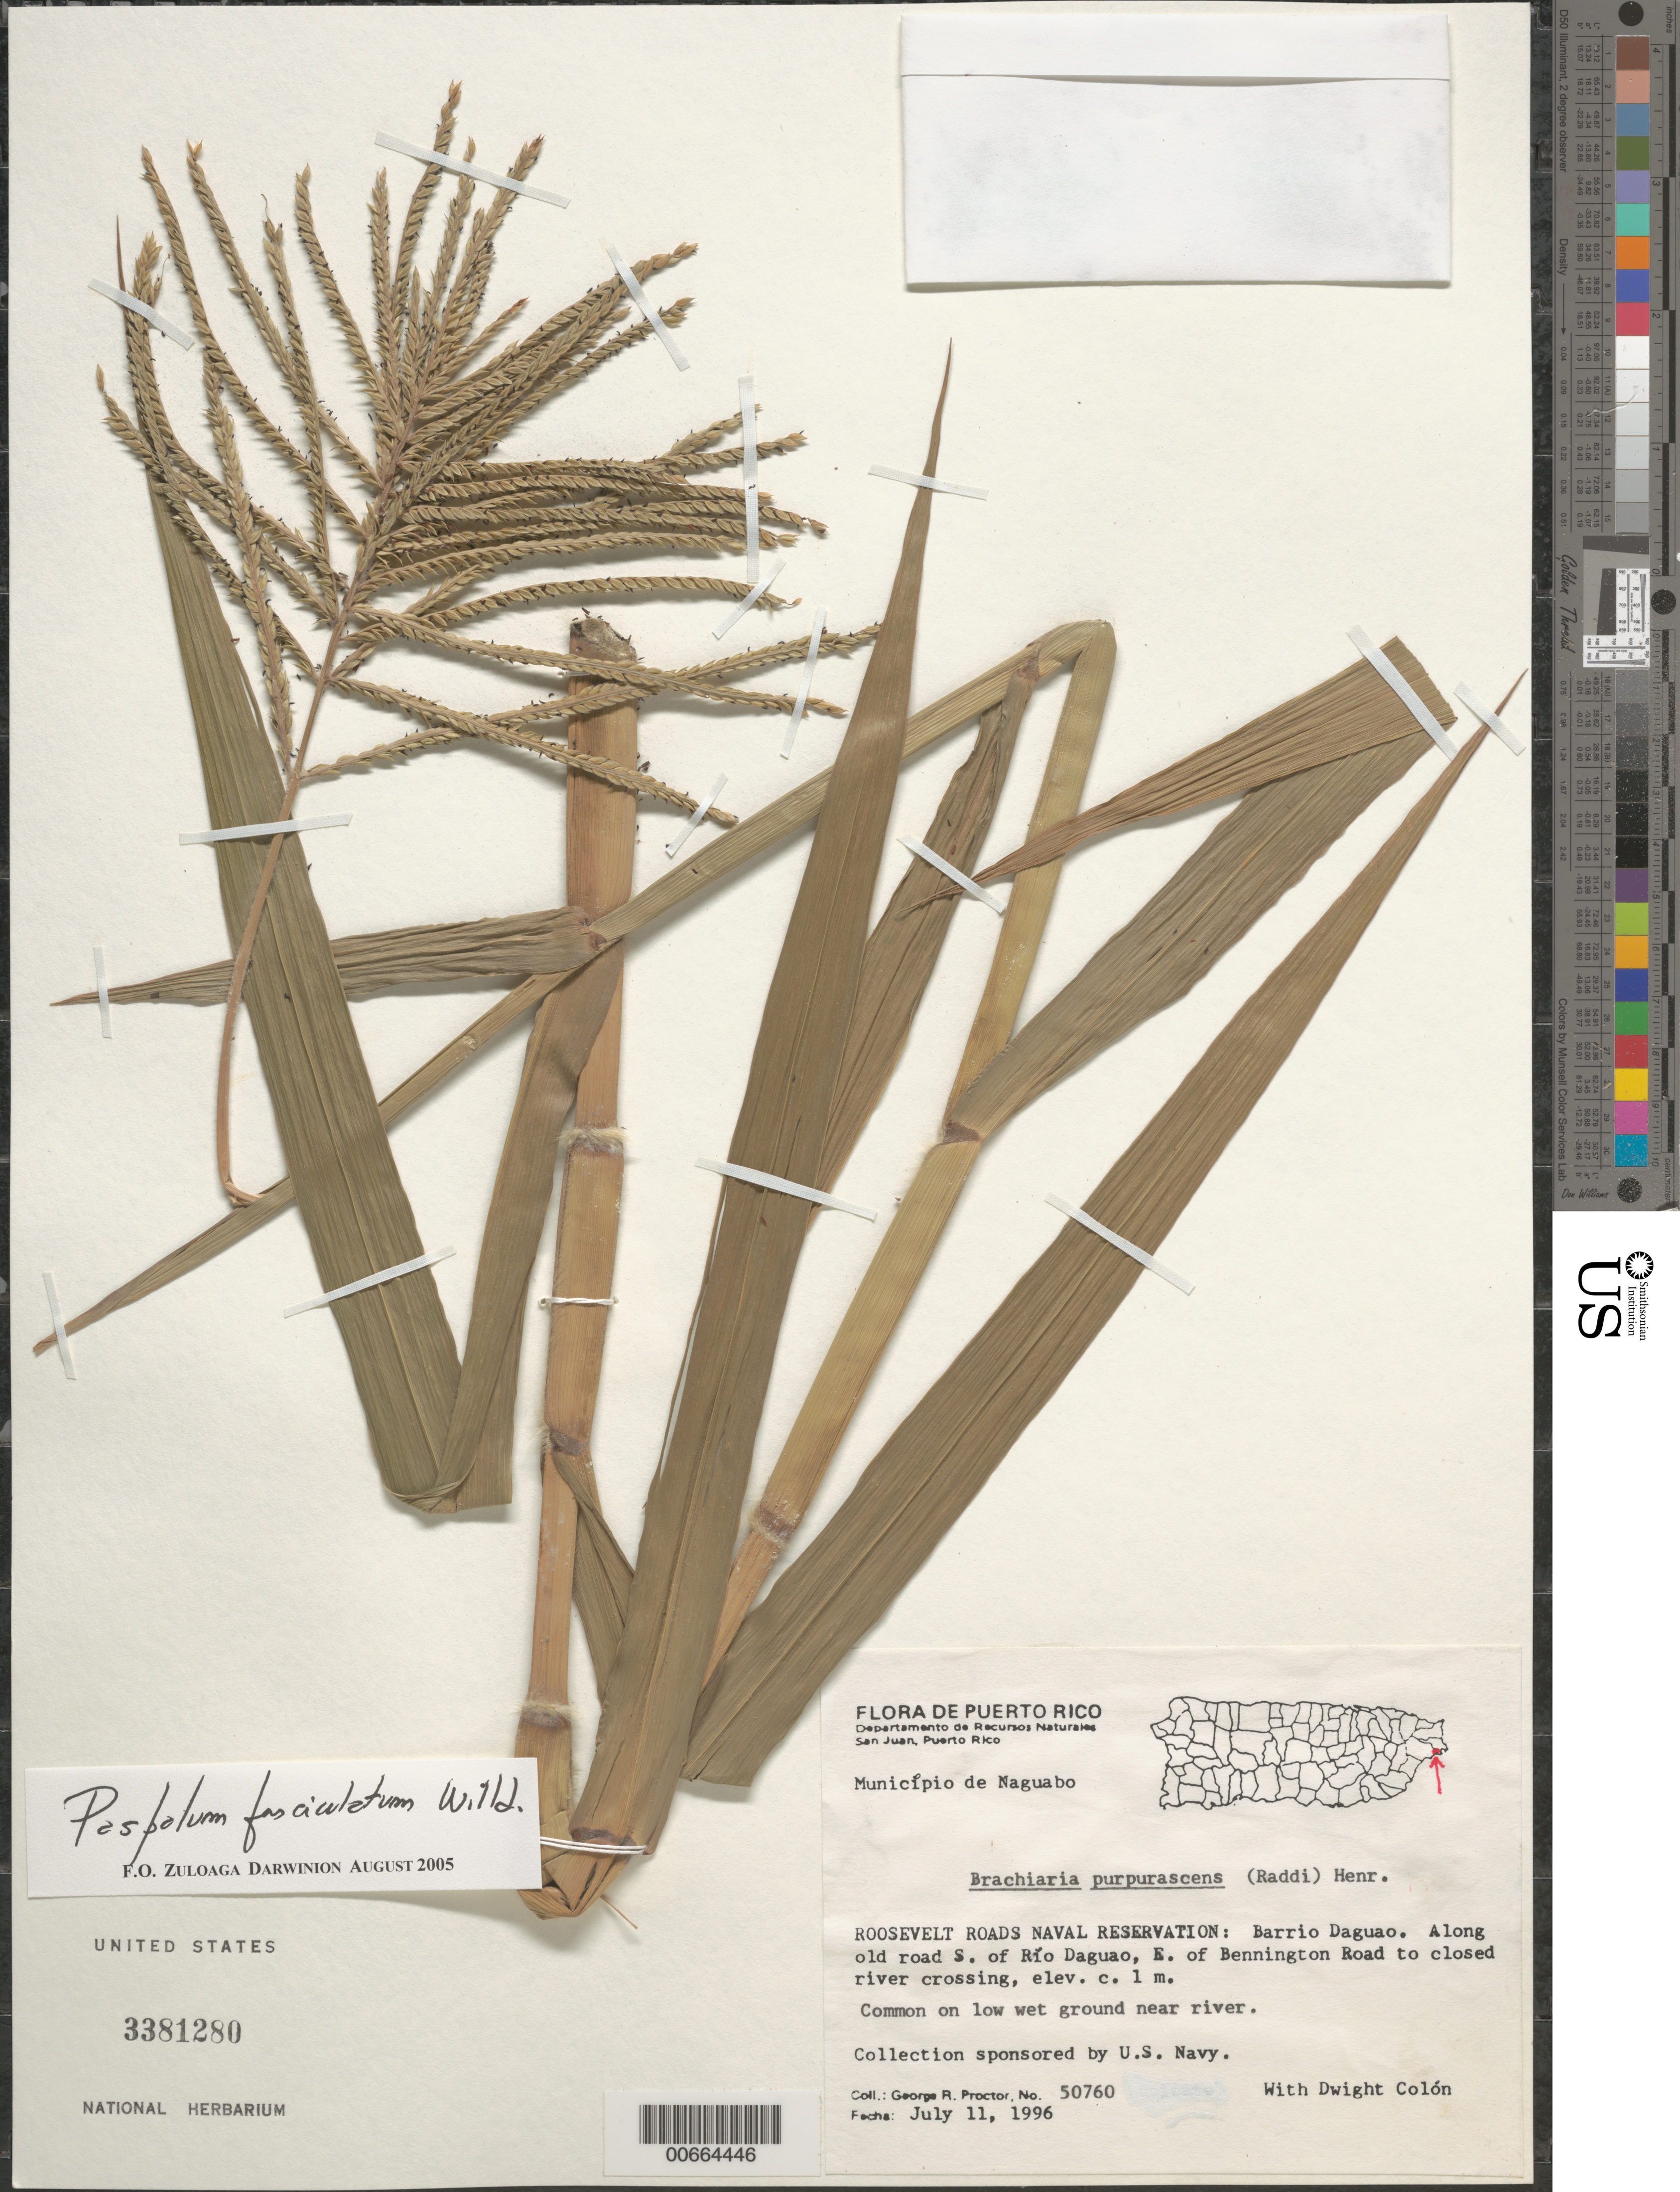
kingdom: Plantae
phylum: Tracheophyta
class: Liliopsida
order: Poales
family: Poaceae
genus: Urochloa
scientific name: Urochloa mutica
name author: (Forssk.) T.Q. Nguyen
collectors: G. R. Proctor & D. Colón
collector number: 50760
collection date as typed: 11 Jul 1996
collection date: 1996-07-11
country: Puerto Rico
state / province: Naguabo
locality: Mun. Naguabo, Roosevelt Roads Naval Reservation: Barrio Daguao. Along old road S of Río Daguao, E of Bennington Road to closed river crossing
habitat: Low wet ground near river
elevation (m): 1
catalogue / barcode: US 3381280